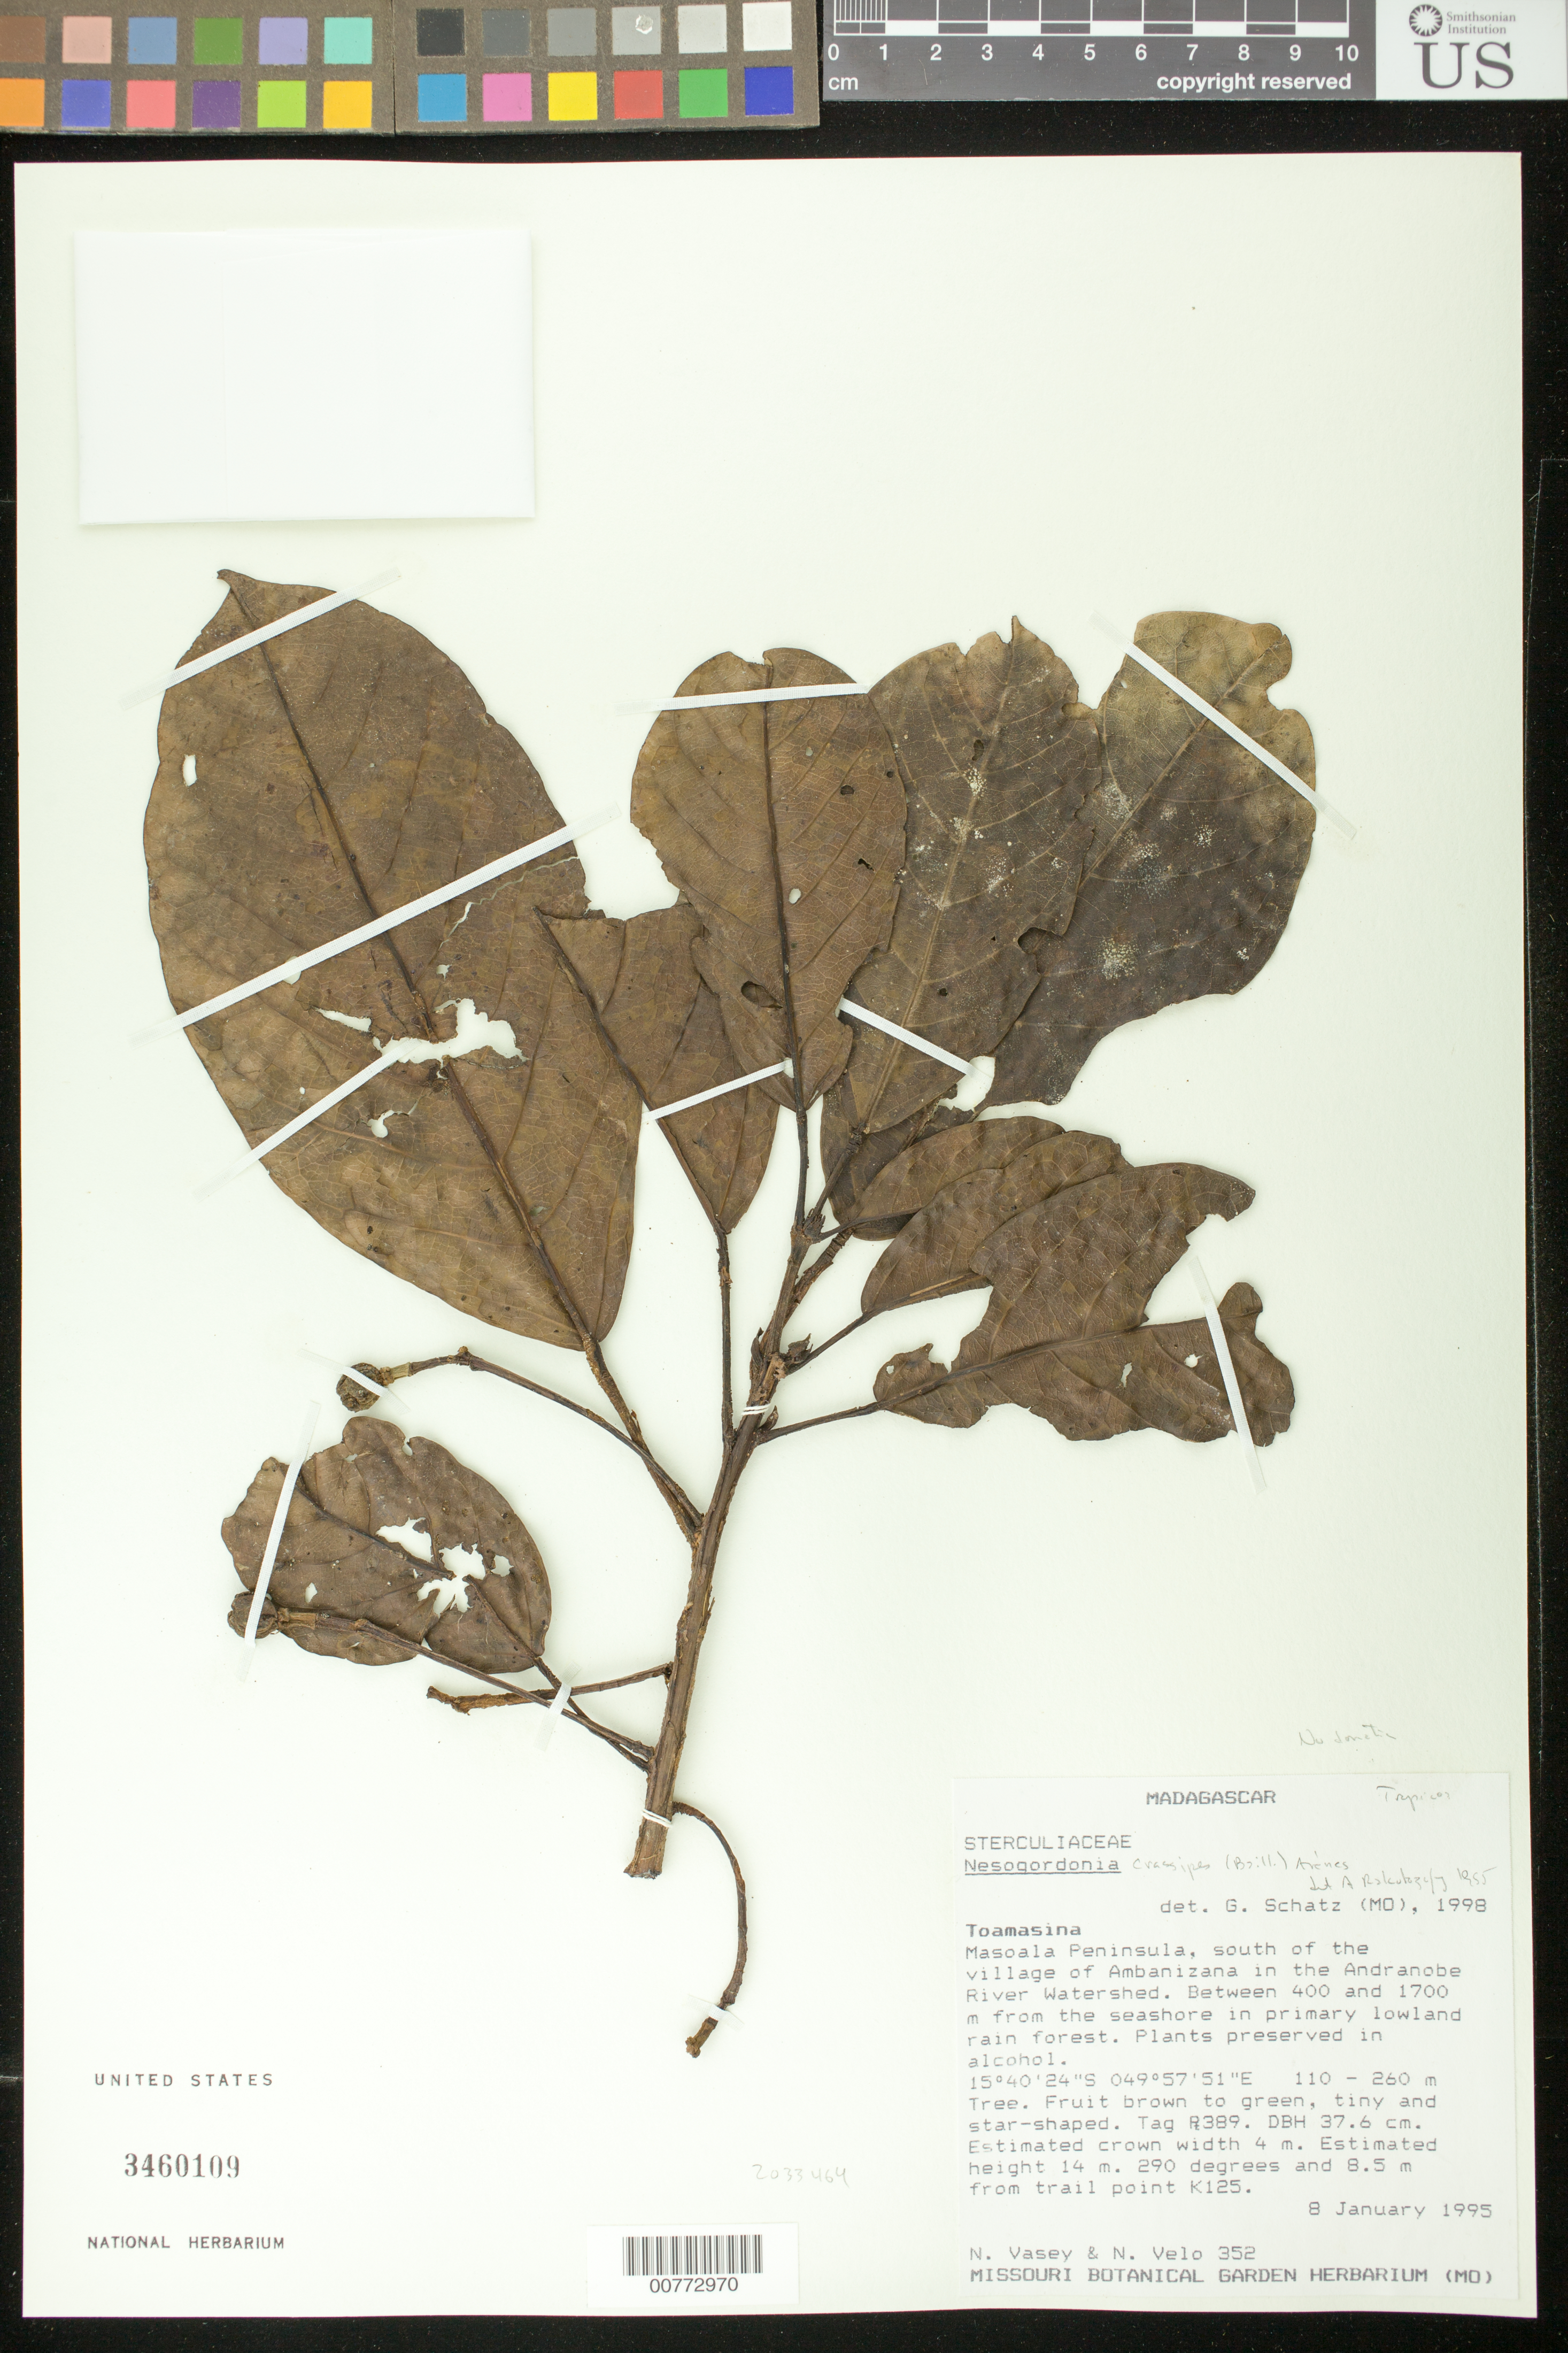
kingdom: Plantae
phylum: Tracheophyta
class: Magnoliopsida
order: Malvales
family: Malvaceae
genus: Nesogordonia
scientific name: Nesogordonia sp.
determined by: Schatz, George E.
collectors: N. Vasey & N. Velo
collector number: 352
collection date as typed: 08 Jan 1995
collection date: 1995-01-08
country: Madagascar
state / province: Analanjirofo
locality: Masoala Peninsula, S of village of Ambanizana in the Andranobe River Watershed. Between 400-1700 m from seashore.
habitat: Primary lowland rain forest.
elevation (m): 110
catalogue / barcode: US 3460109